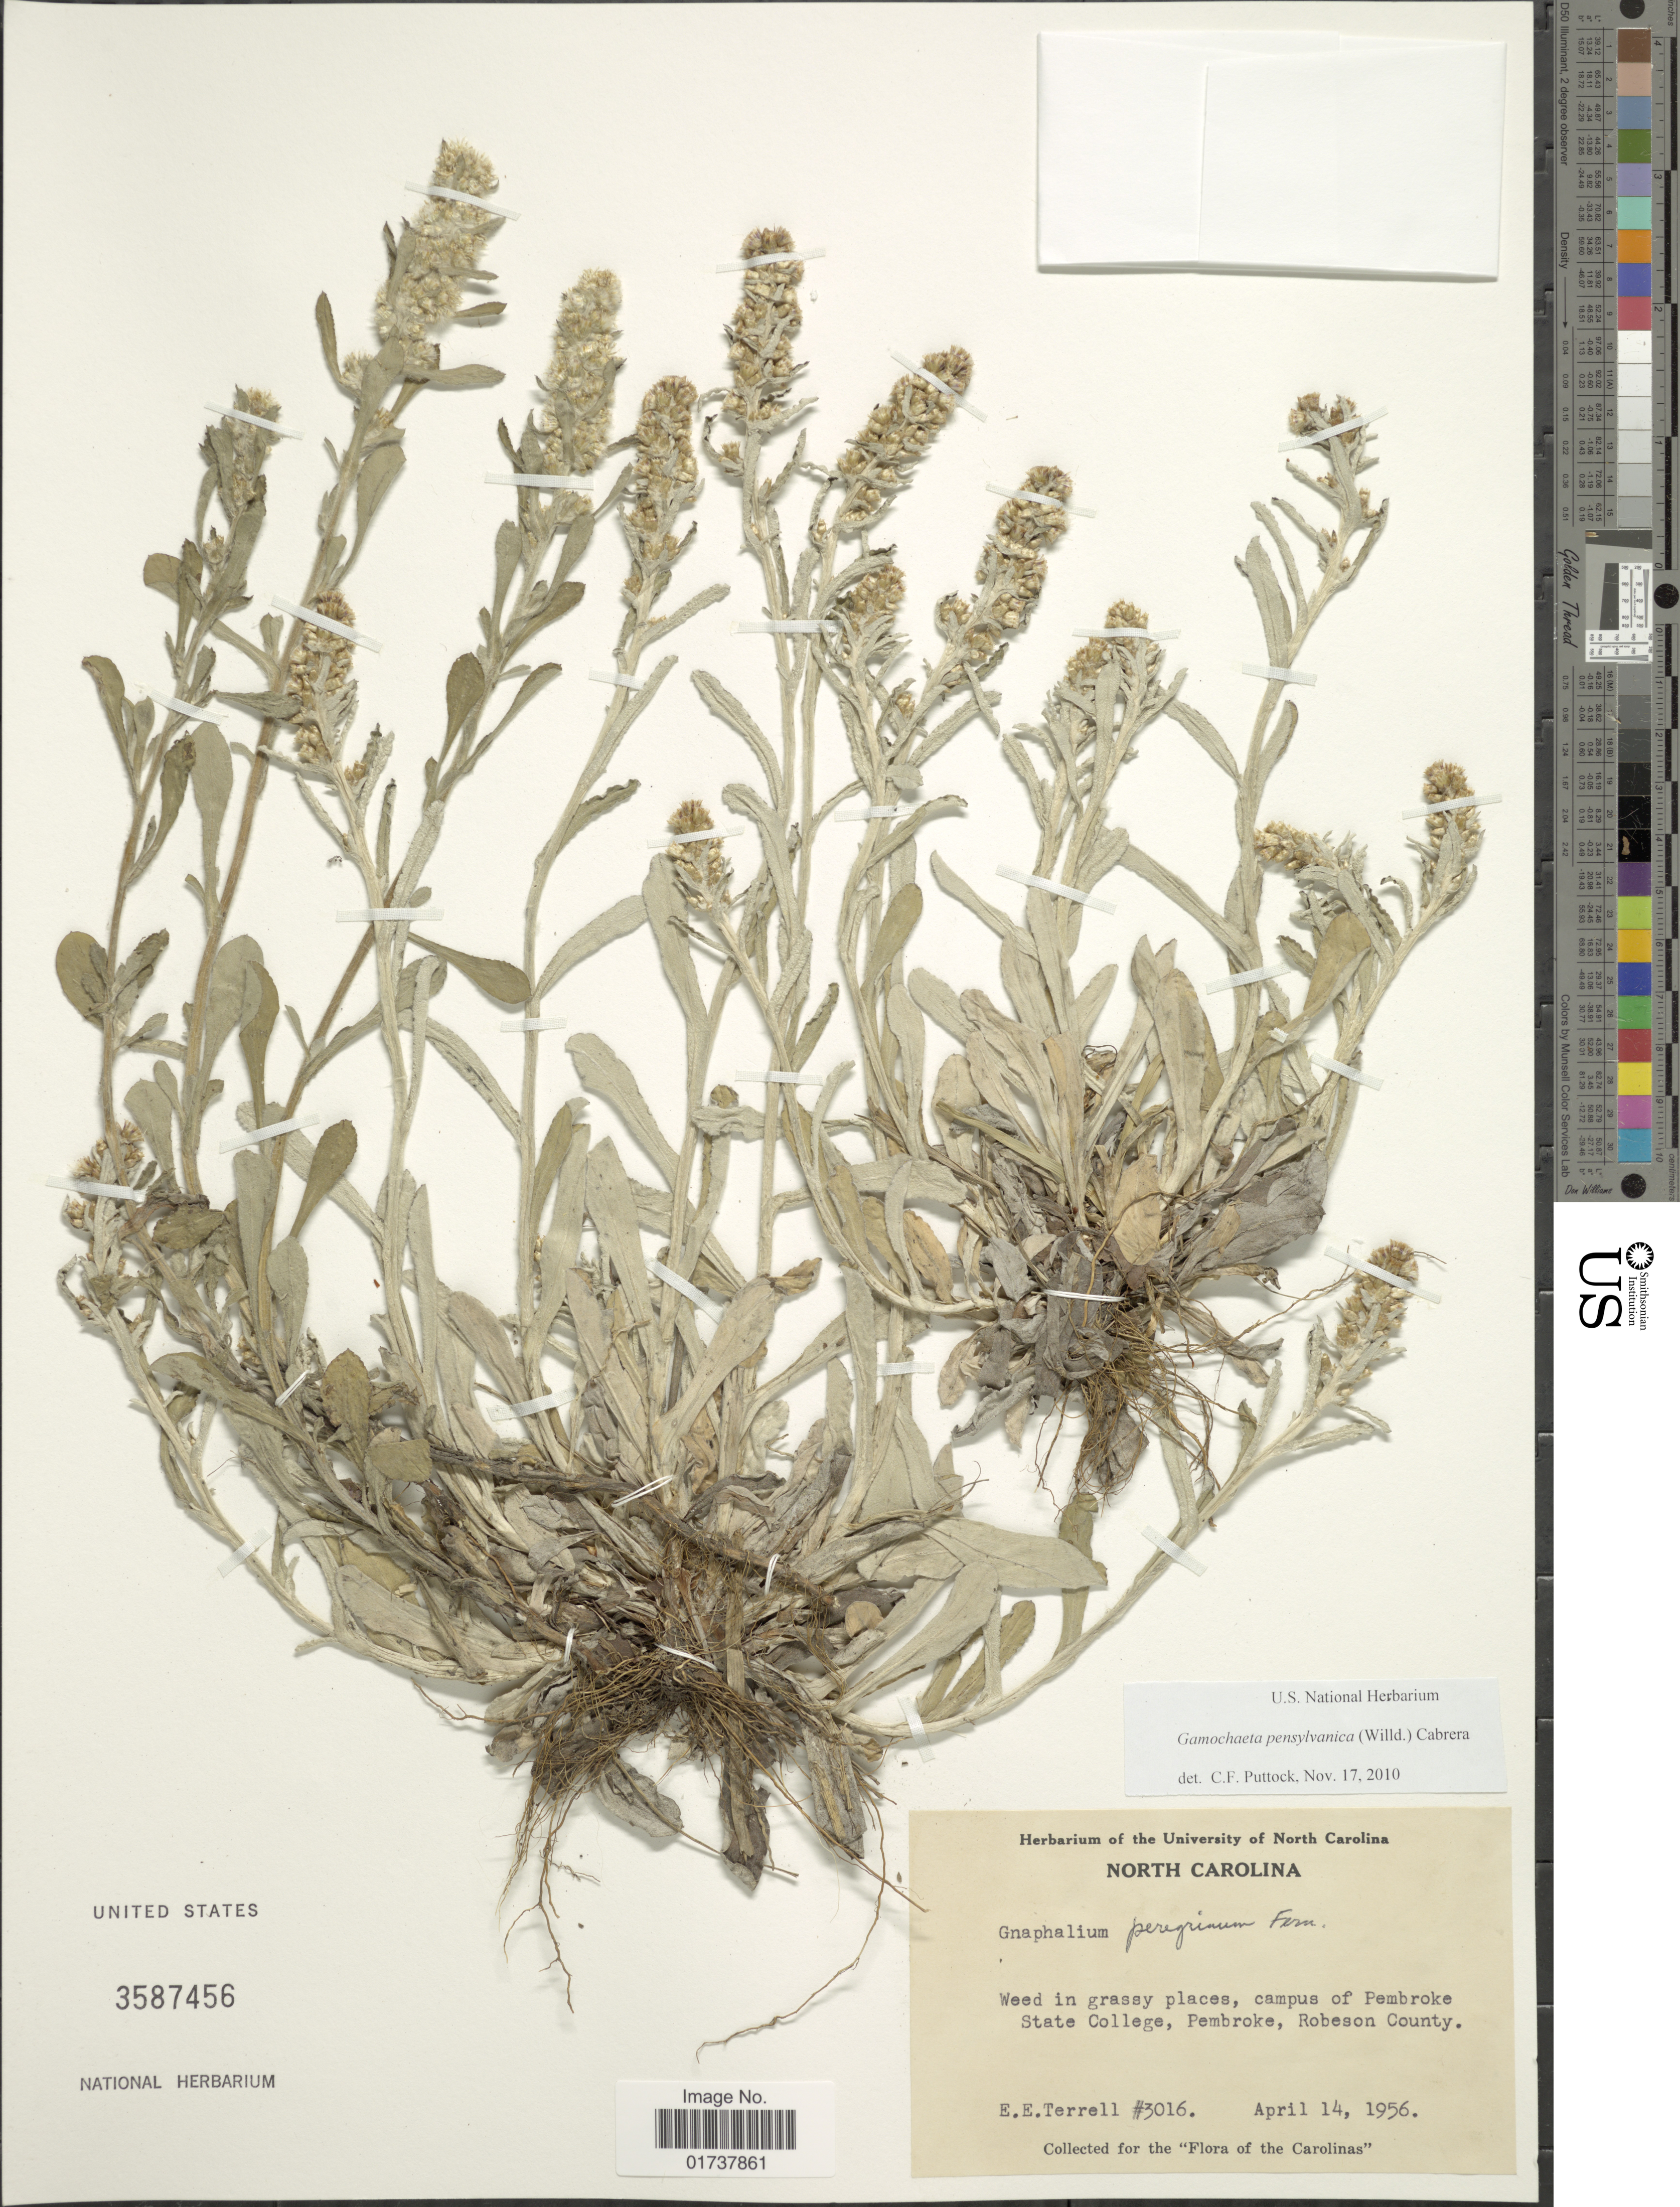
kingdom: Plantae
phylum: Tracheophyta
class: Magnoliopsida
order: Asterales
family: Asteraceae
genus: Gamochaeta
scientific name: Gamochaeta pensylvanica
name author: (Willd.) Cabrera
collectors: E. E. Terrell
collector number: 3016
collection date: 1956-04-14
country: United States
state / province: North Carolina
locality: Campus of Pembroke State College, Pembroke, Robeson County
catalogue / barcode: US 3587456